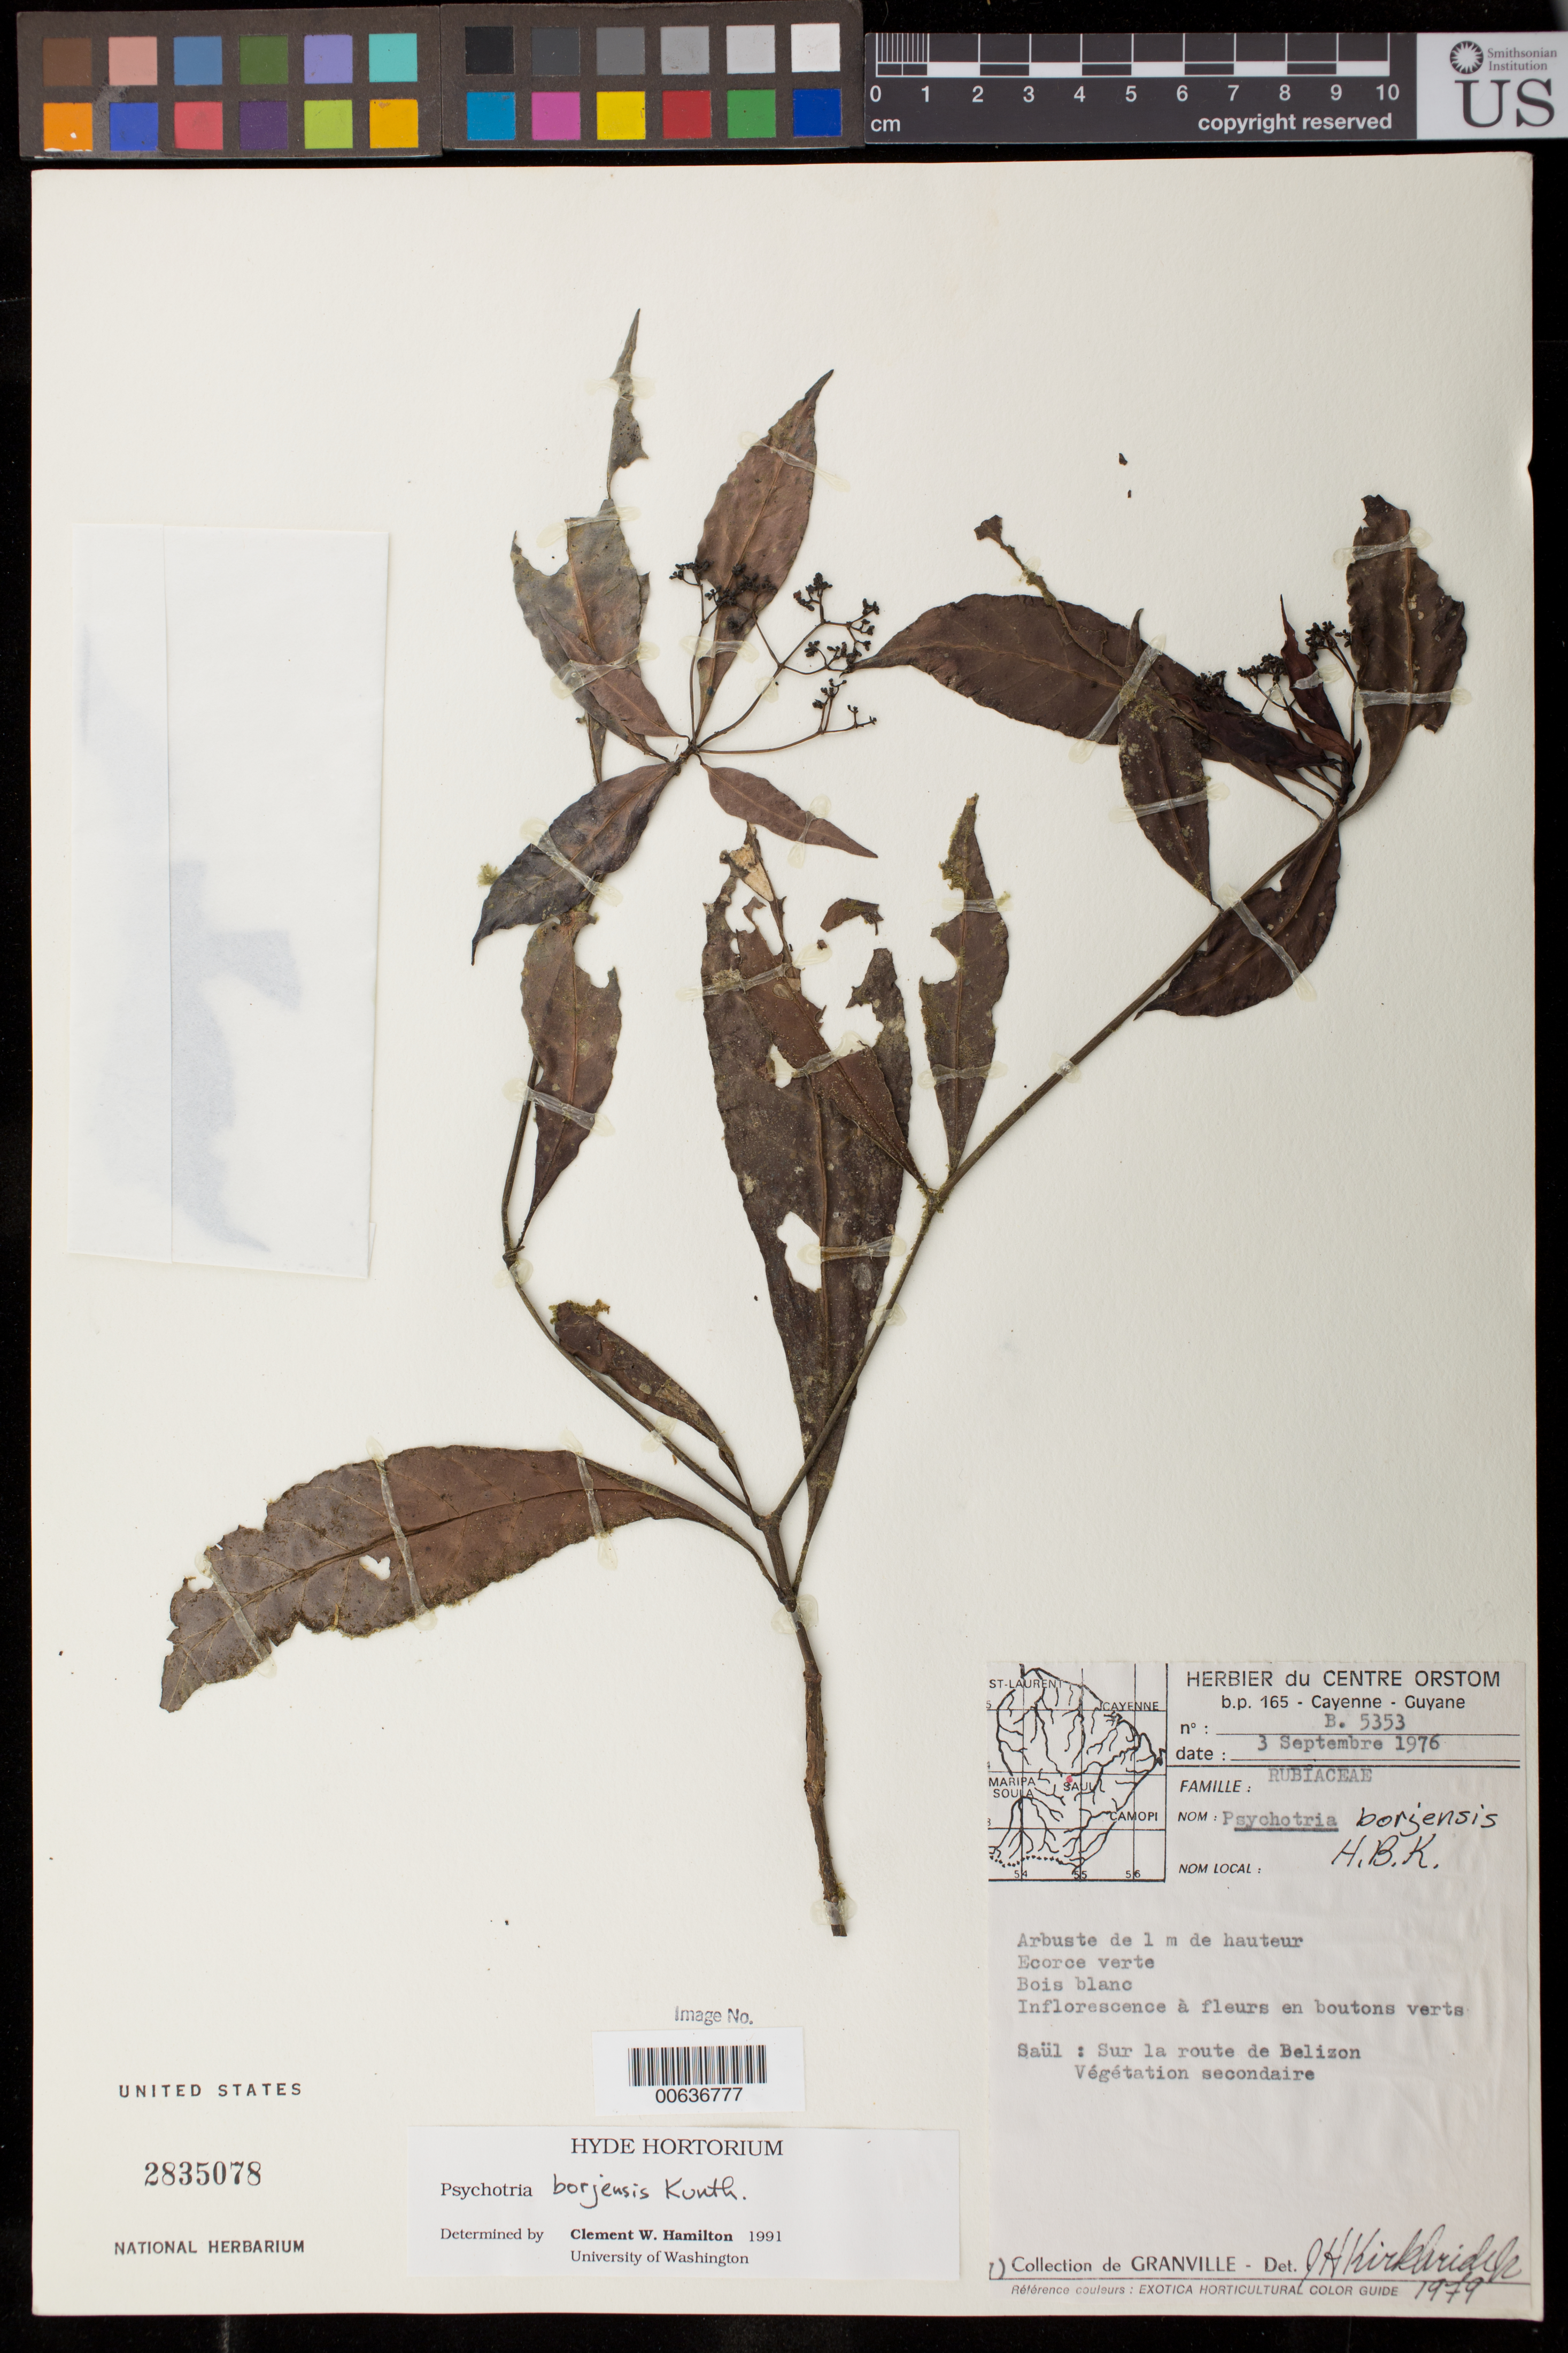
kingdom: Plantae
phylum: Tracheophyta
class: Magnoliopsida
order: Gentianales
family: Rubiaceae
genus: Psychotria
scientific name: Psychotria borjensis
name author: Kunth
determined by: Hamilton, C. W.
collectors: J.-J. de Granville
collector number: B 5353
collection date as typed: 3-Sep-76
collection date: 1976-09-03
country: French Guiana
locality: Saül, sur la route de Belizon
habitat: Vegetation secondaire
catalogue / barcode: US 2835078